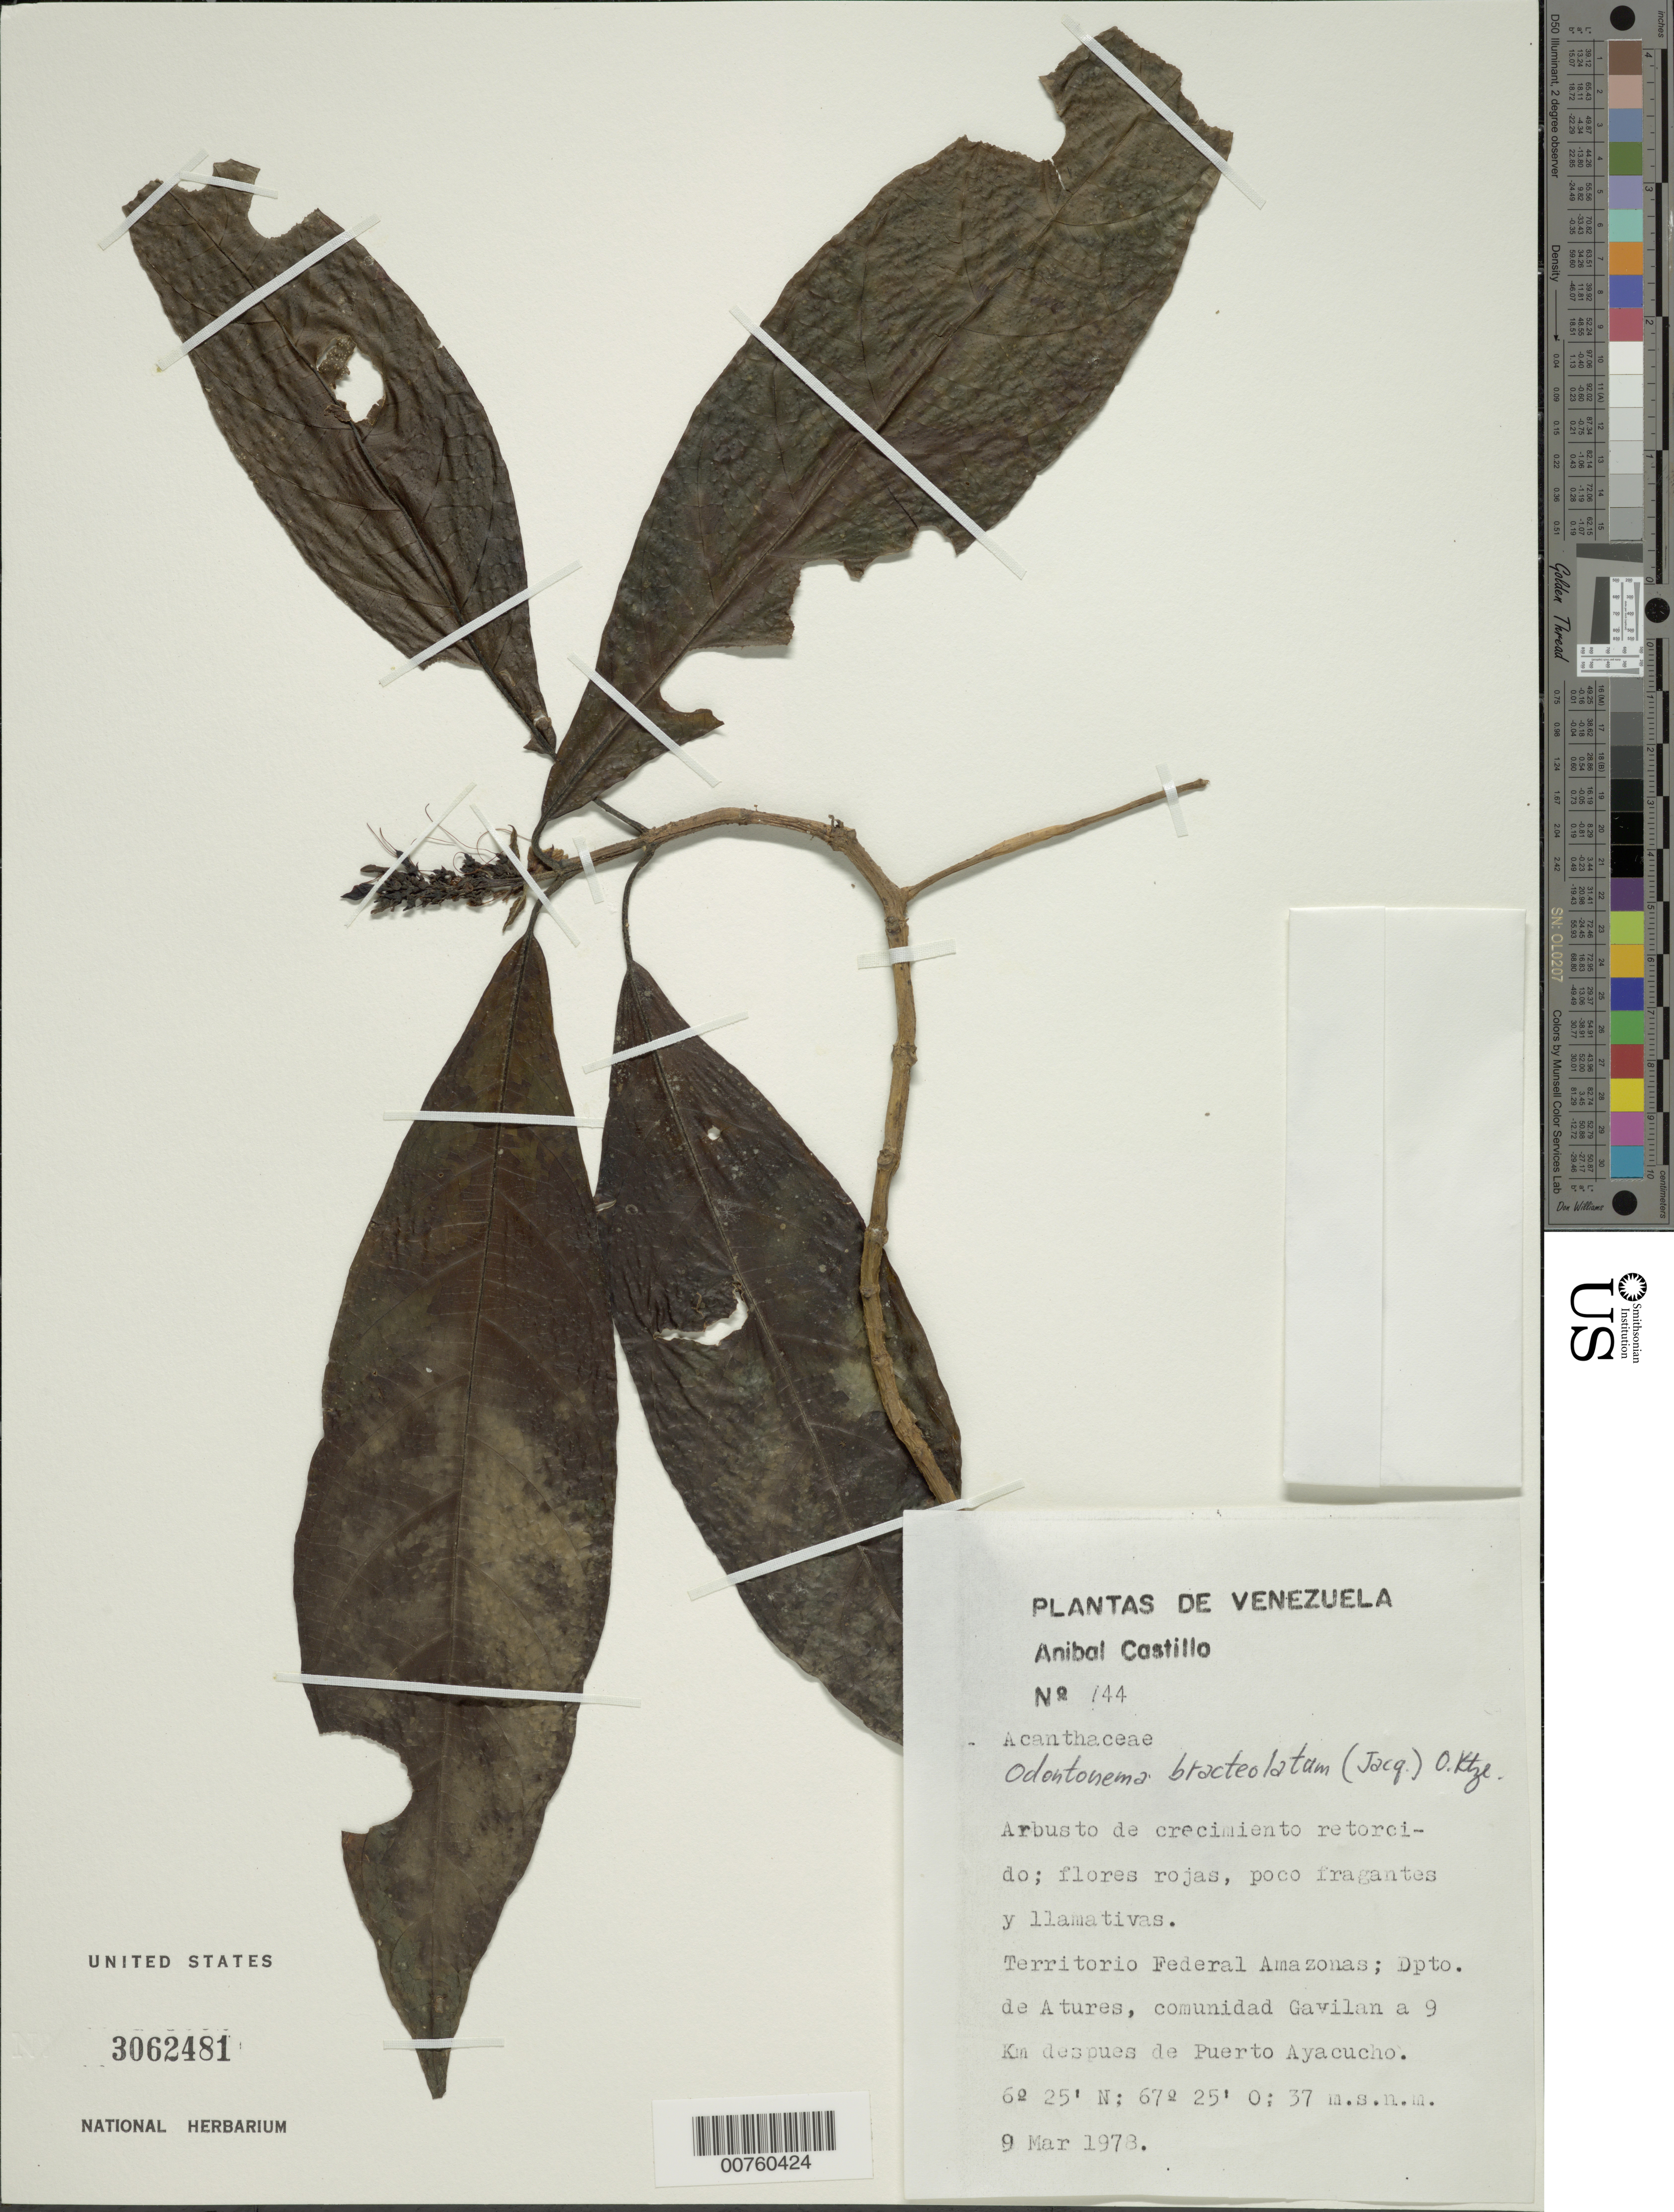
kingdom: Plantae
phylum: Tracheophyta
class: Magnoliopsida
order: Lamiales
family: Acanthaceae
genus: Odontonema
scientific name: Odontonema bracteolatum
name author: (Jacq.) Kuntze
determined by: Wasshausen, Dieter C., (BOT), Smithsonian Institution - National Museum of Natural History (UNITED STATES)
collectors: A. Castillo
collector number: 144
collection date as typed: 9-Mar-78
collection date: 1978-03-09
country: Venezuela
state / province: Amazonas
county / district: Atures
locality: Gavilan a 9km despues de Pto Ayacucho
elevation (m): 37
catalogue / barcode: US 3062481